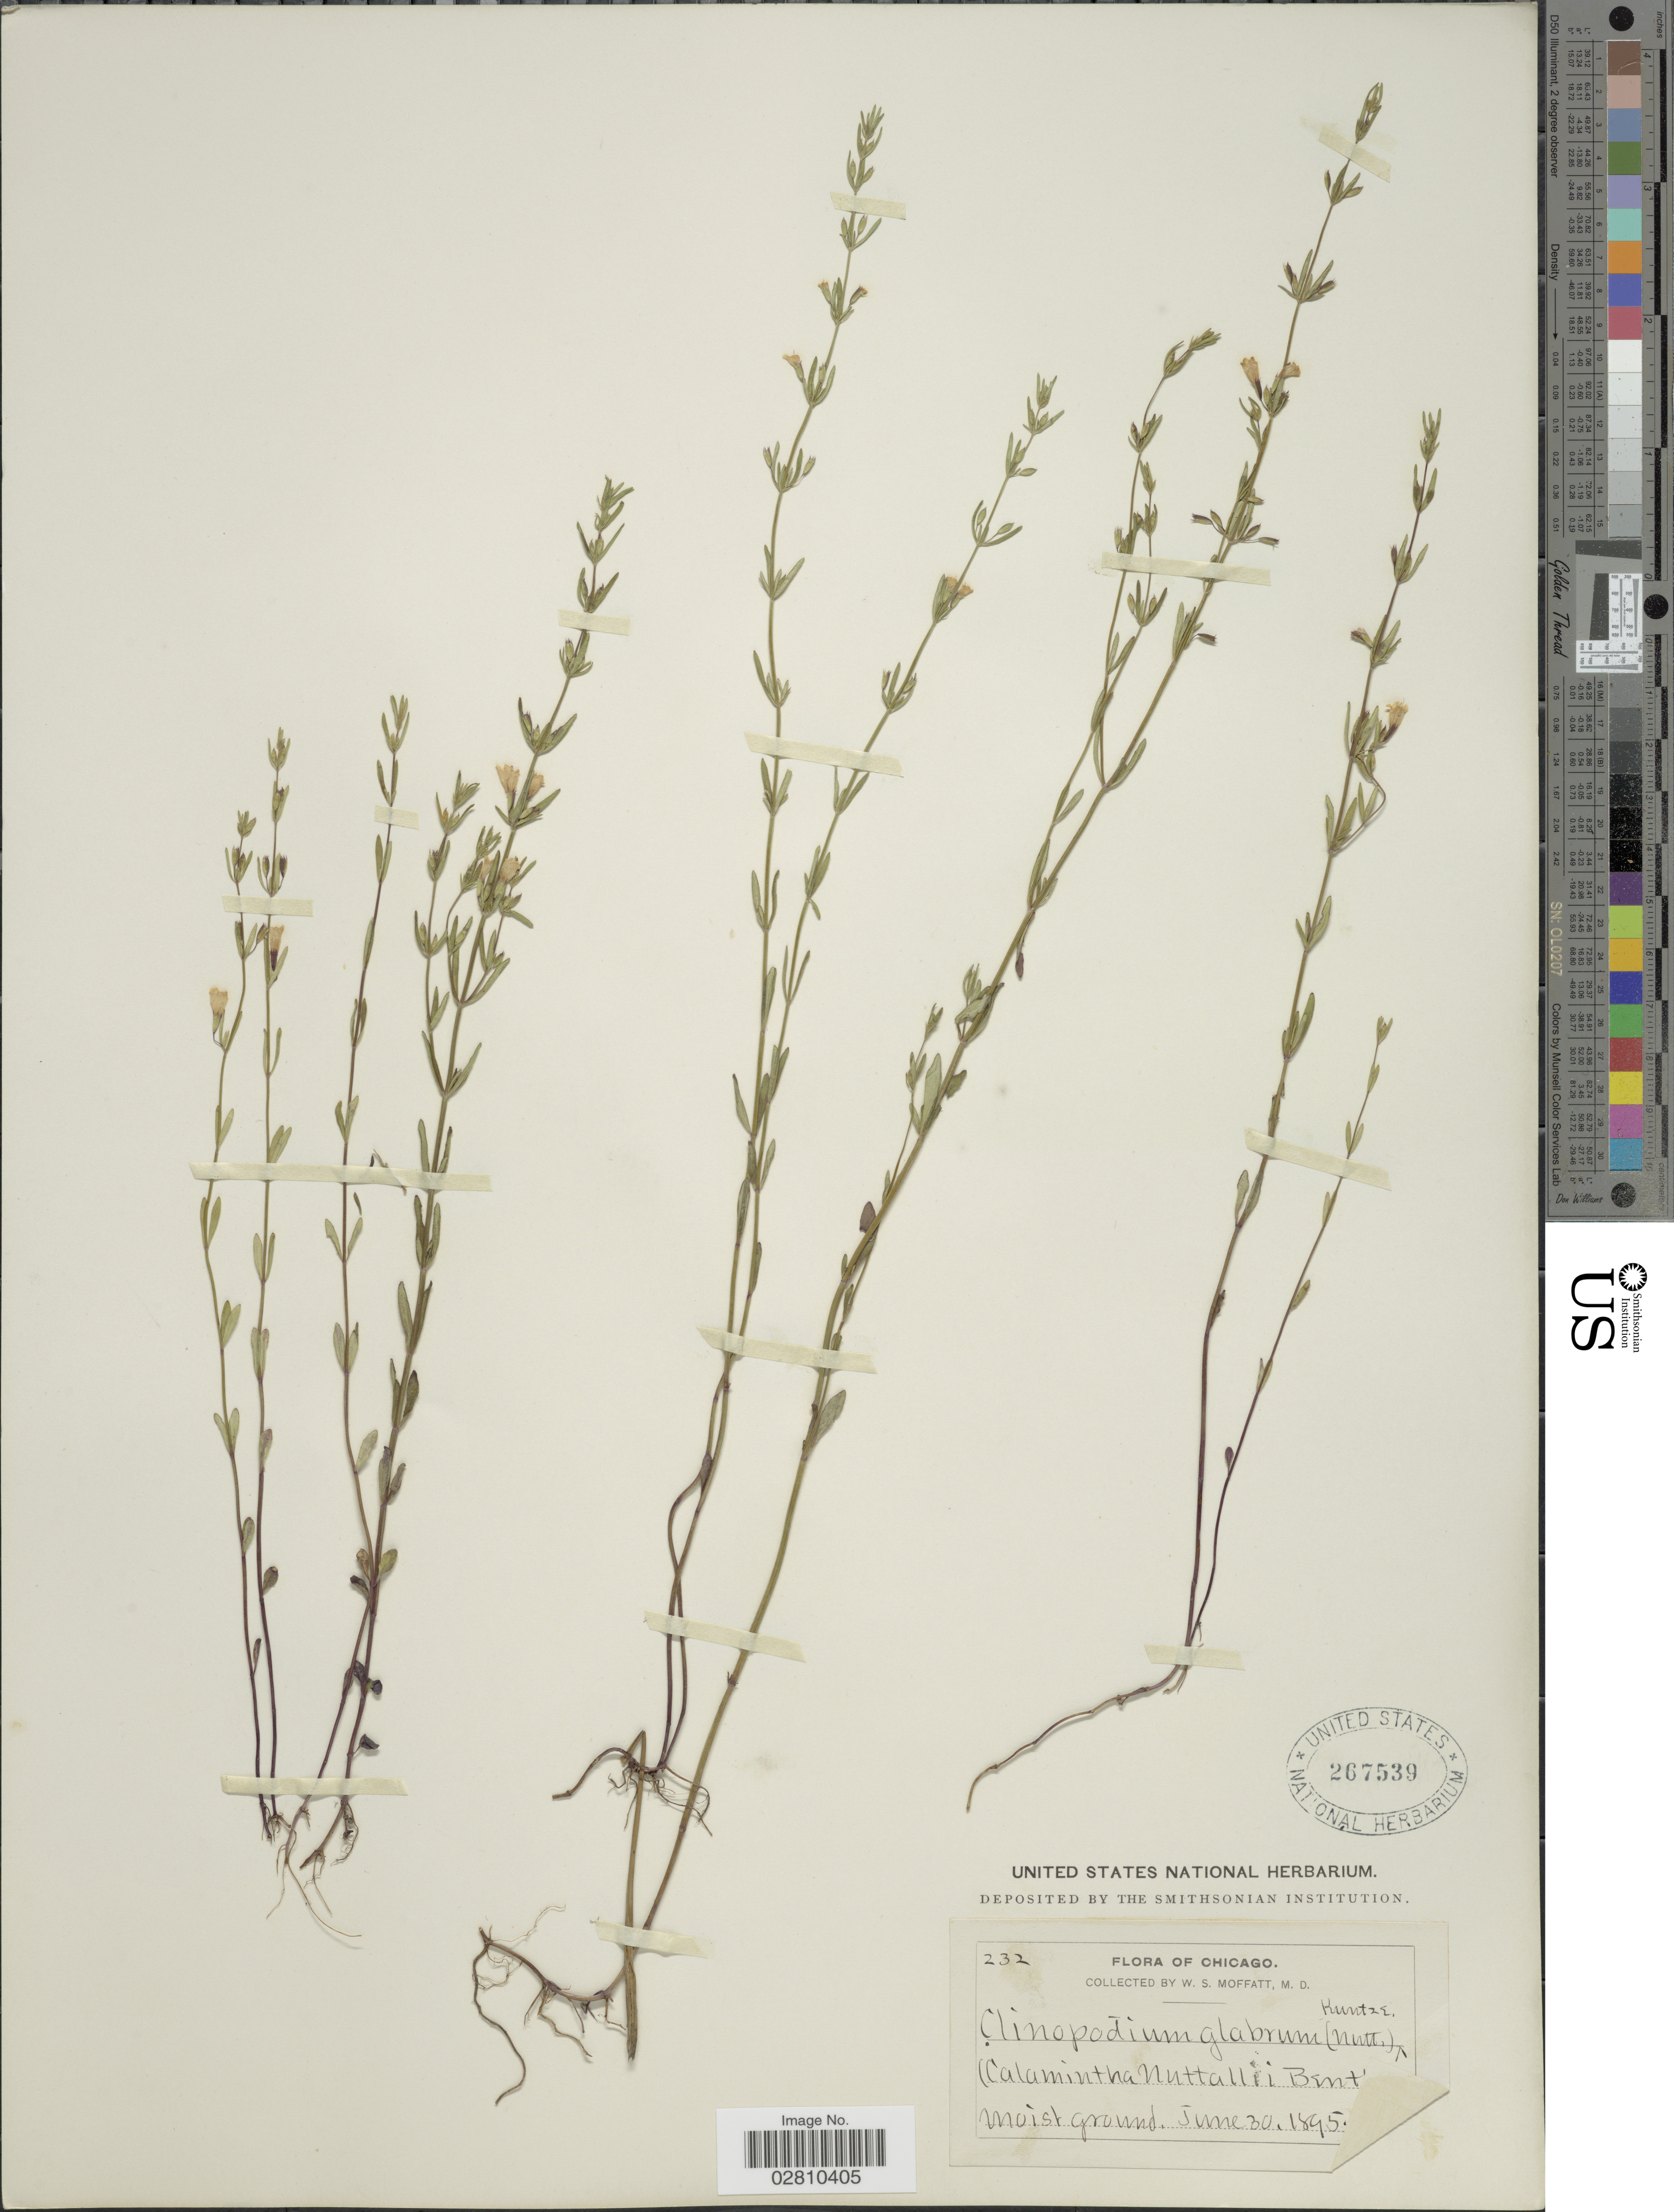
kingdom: Plantae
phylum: Tracheophyta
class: Magnoliopsida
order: Lamiales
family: Lamiaceae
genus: Clinopodium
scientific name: Clinopodium glabrum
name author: (Nutt.) Kuntze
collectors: W. Moffatt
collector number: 232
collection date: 1895-06-30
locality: Chicago.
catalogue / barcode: US 267539